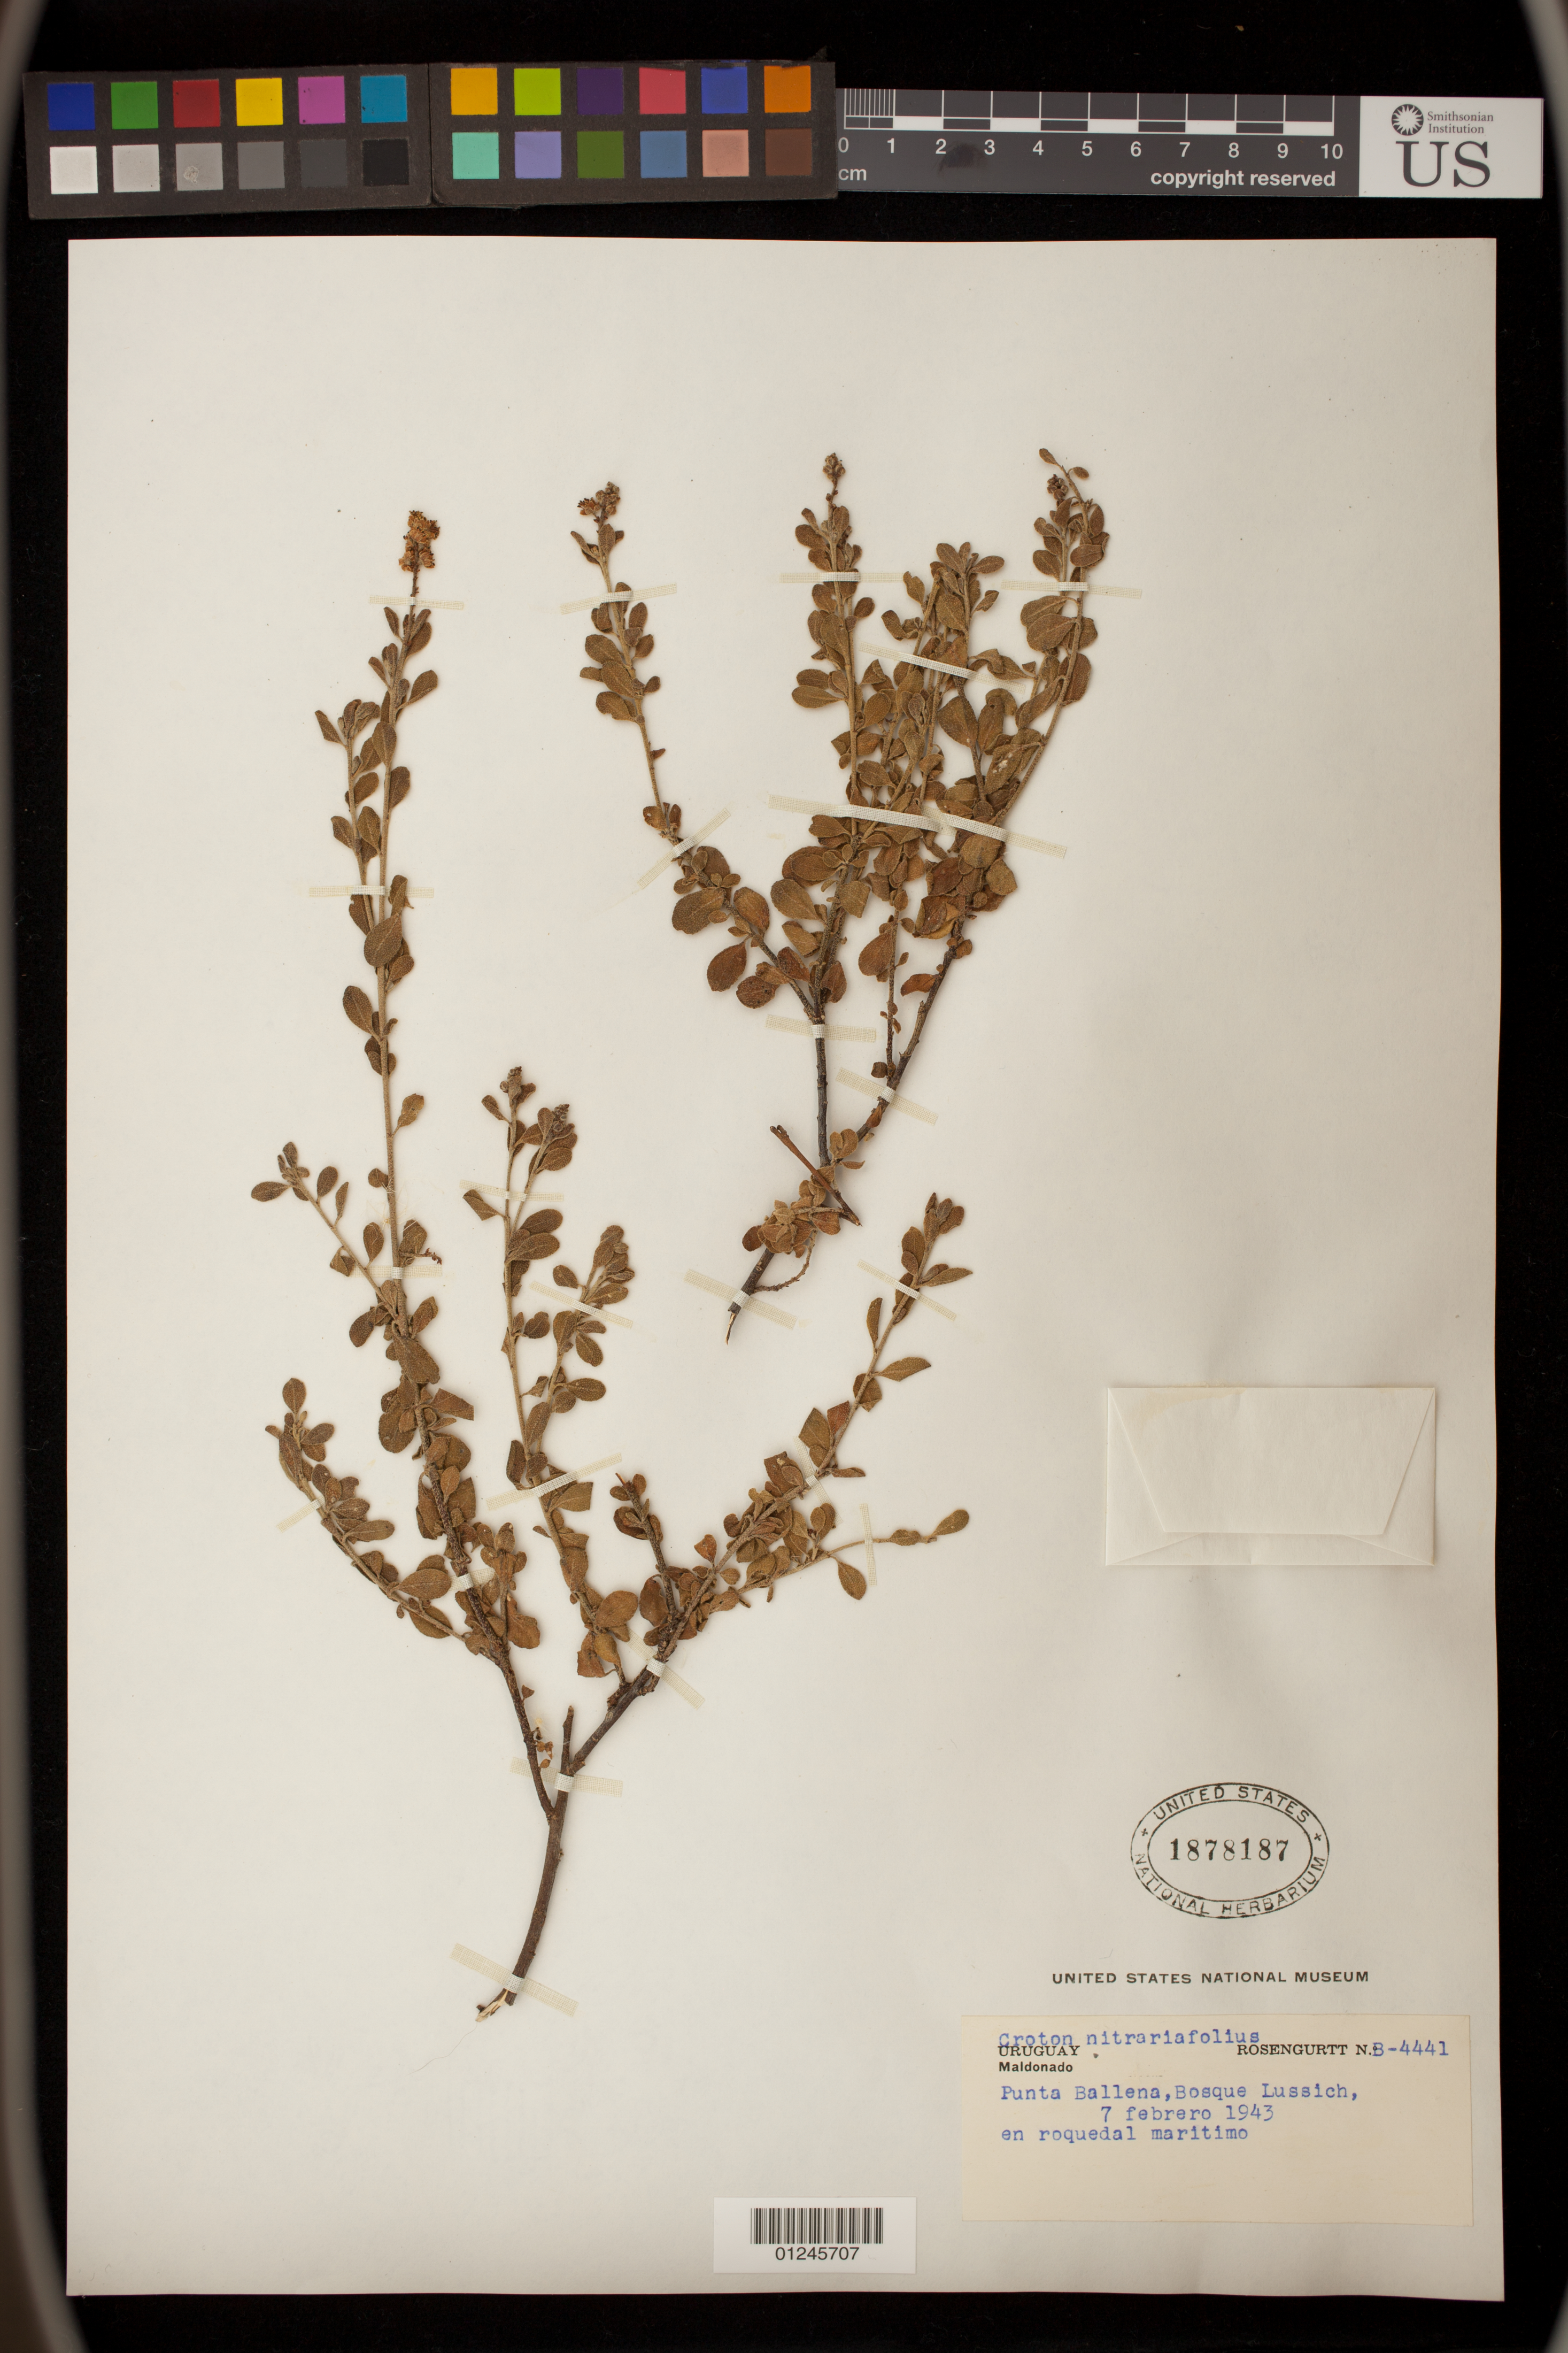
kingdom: Plantae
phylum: Tracheophyta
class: Magnoliopsida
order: Malpighiales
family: Euphorbiaceae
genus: Croton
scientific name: Croton nitrariaefolius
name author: Müll. Arg.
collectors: B. Rosengurtt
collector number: B-4441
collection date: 1943-02-07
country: Uruguay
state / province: Maldonado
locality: Punta Ballena, Bosque Lussich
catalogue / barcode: US 1878187